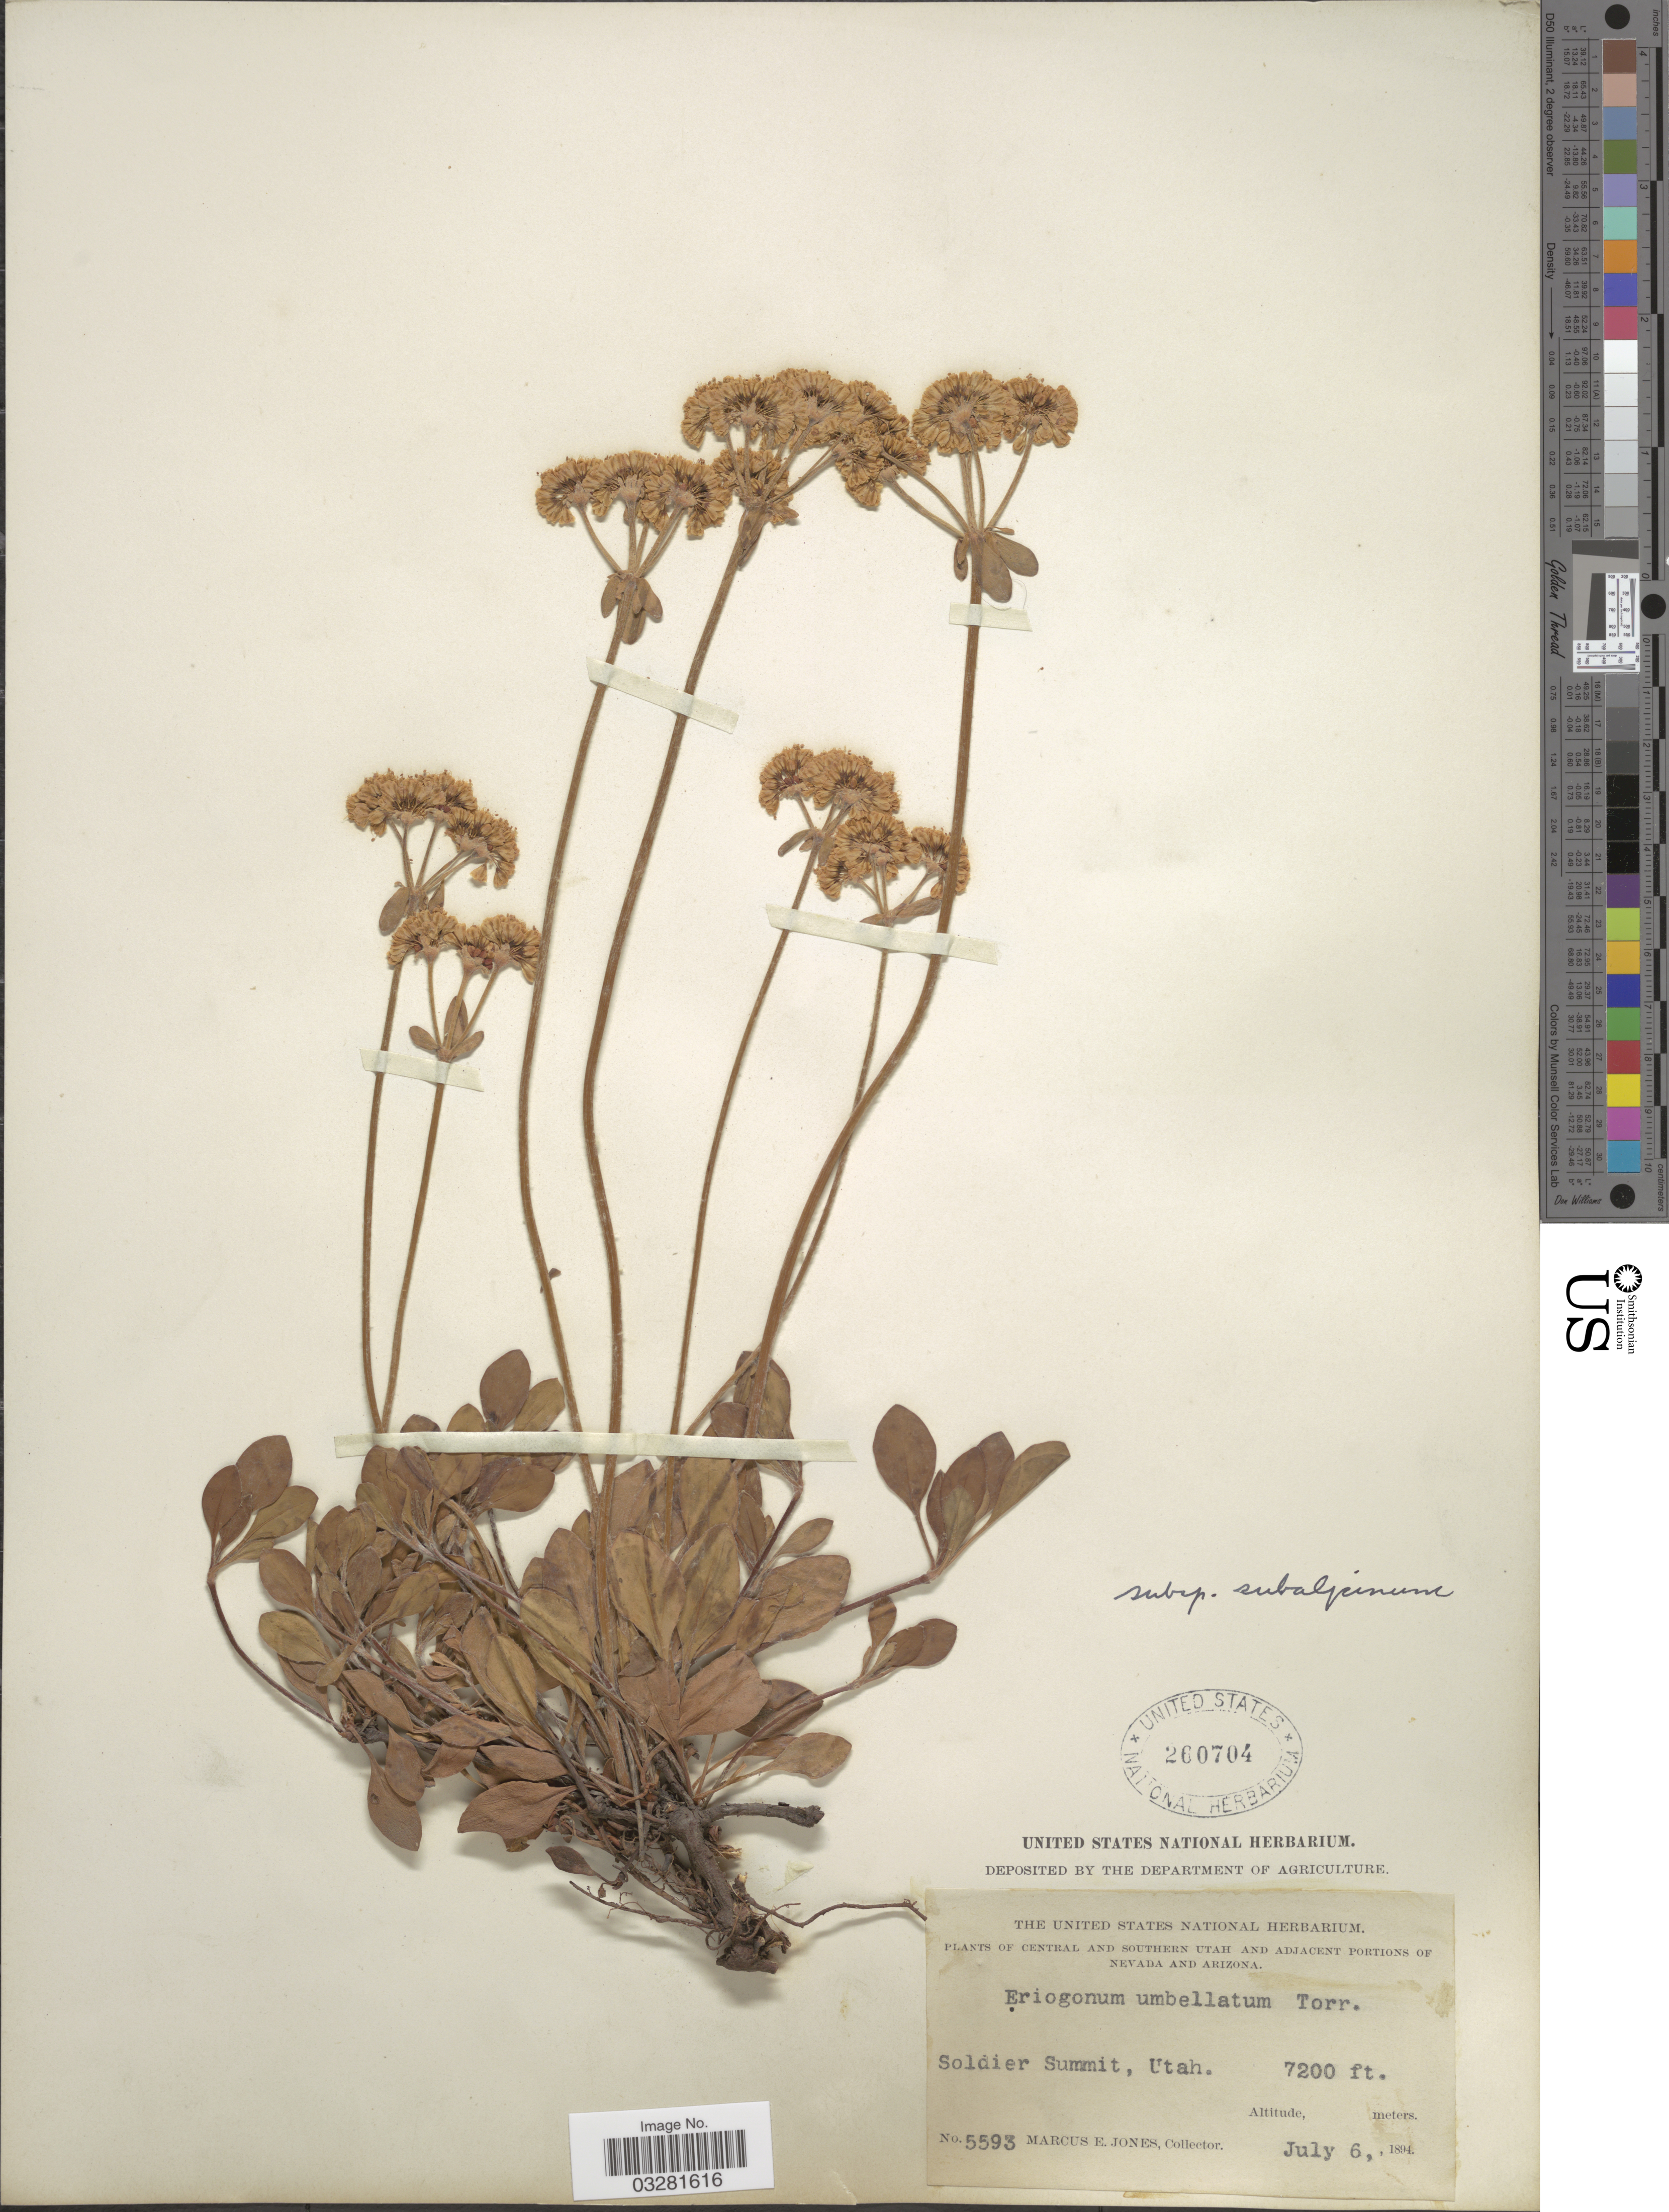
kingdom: Plantae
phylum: Tracheophyta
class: Magnoliopsida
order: Caryophyllales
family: Polygonaceae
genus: Eriogonum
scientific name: Eriogonum umbellatum var. intectum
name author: A. Nelson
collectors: M. E. Jones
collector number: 5593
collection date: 1894-07-06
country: United States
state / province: Utah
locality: Central and southern Utah. Soldier Summit.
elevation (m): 2195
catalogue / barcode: US 260704